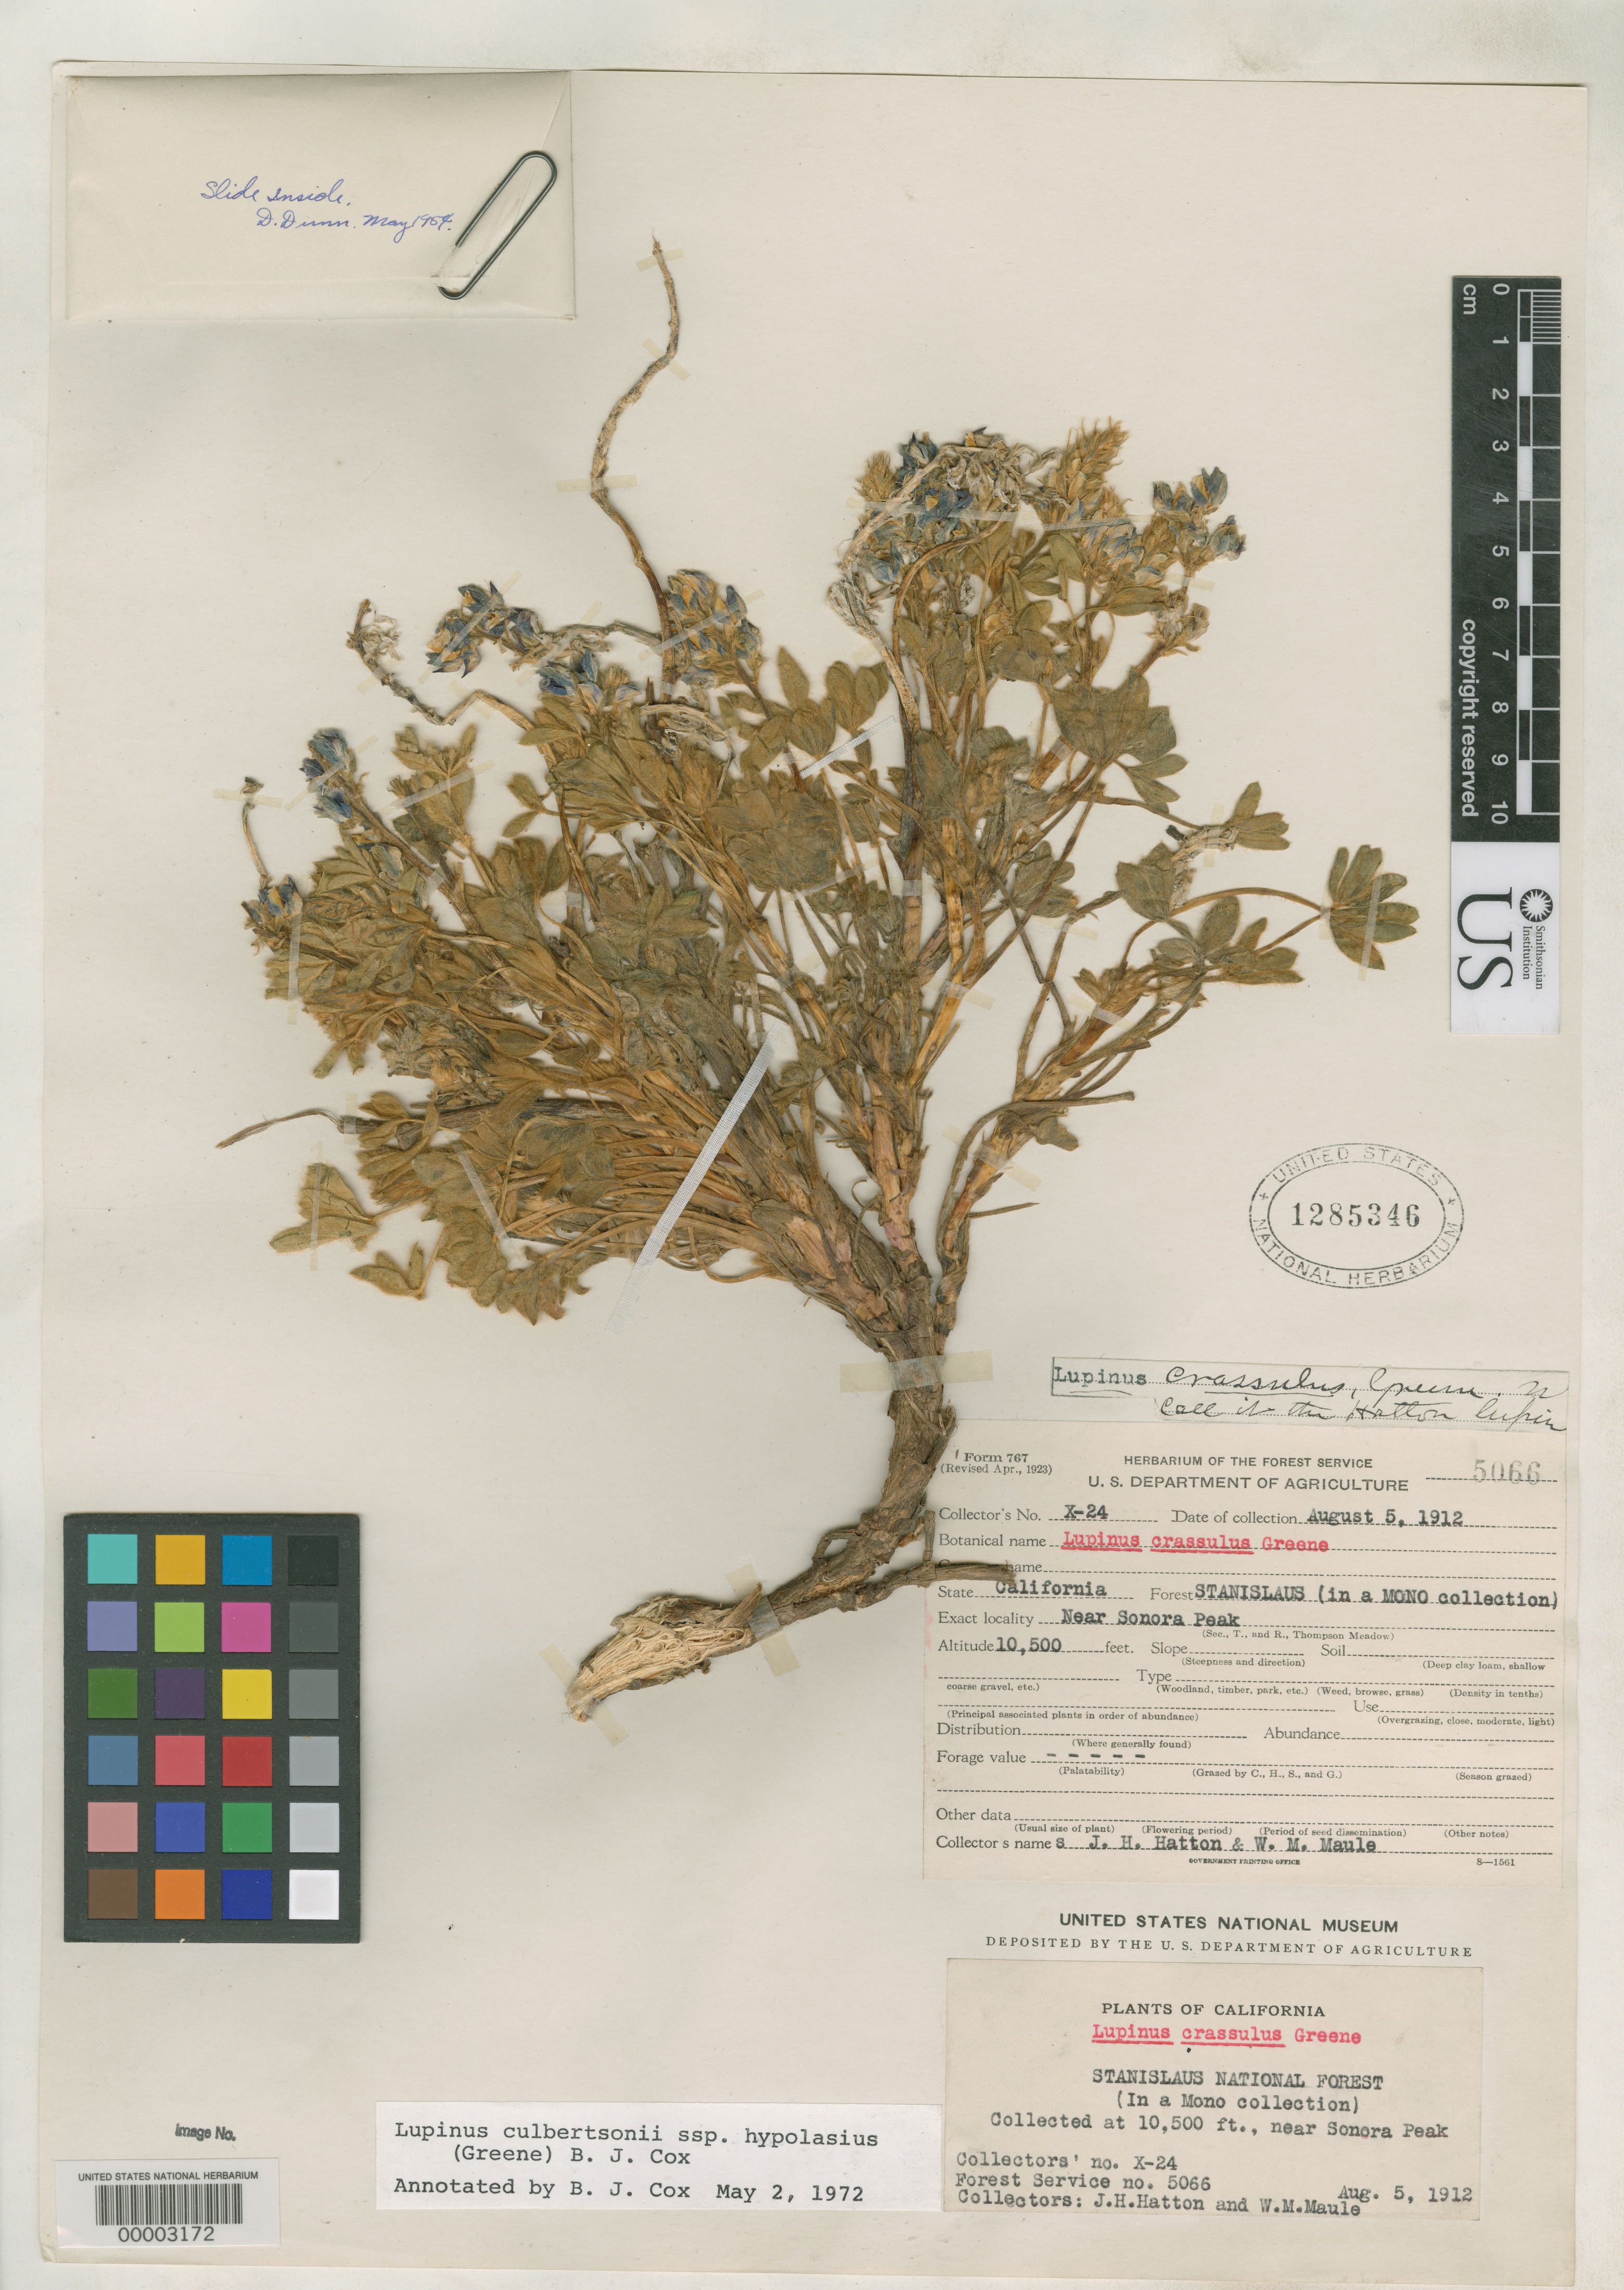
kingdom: Plantae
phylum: Tracheophyta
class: Magnoliopsida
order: Fabales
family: Fabaceae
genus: Lupinus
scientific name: Lupinus crassulus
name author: Greene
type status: Isotype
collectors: J. Hatton & W. Maule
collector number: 5066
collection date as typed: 05 Aug 1912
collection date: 1912-08-05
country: United States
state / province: California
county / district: Stanislaus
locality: Stanislaus Forest Reservation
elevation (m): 3200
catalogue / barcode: US 1285346